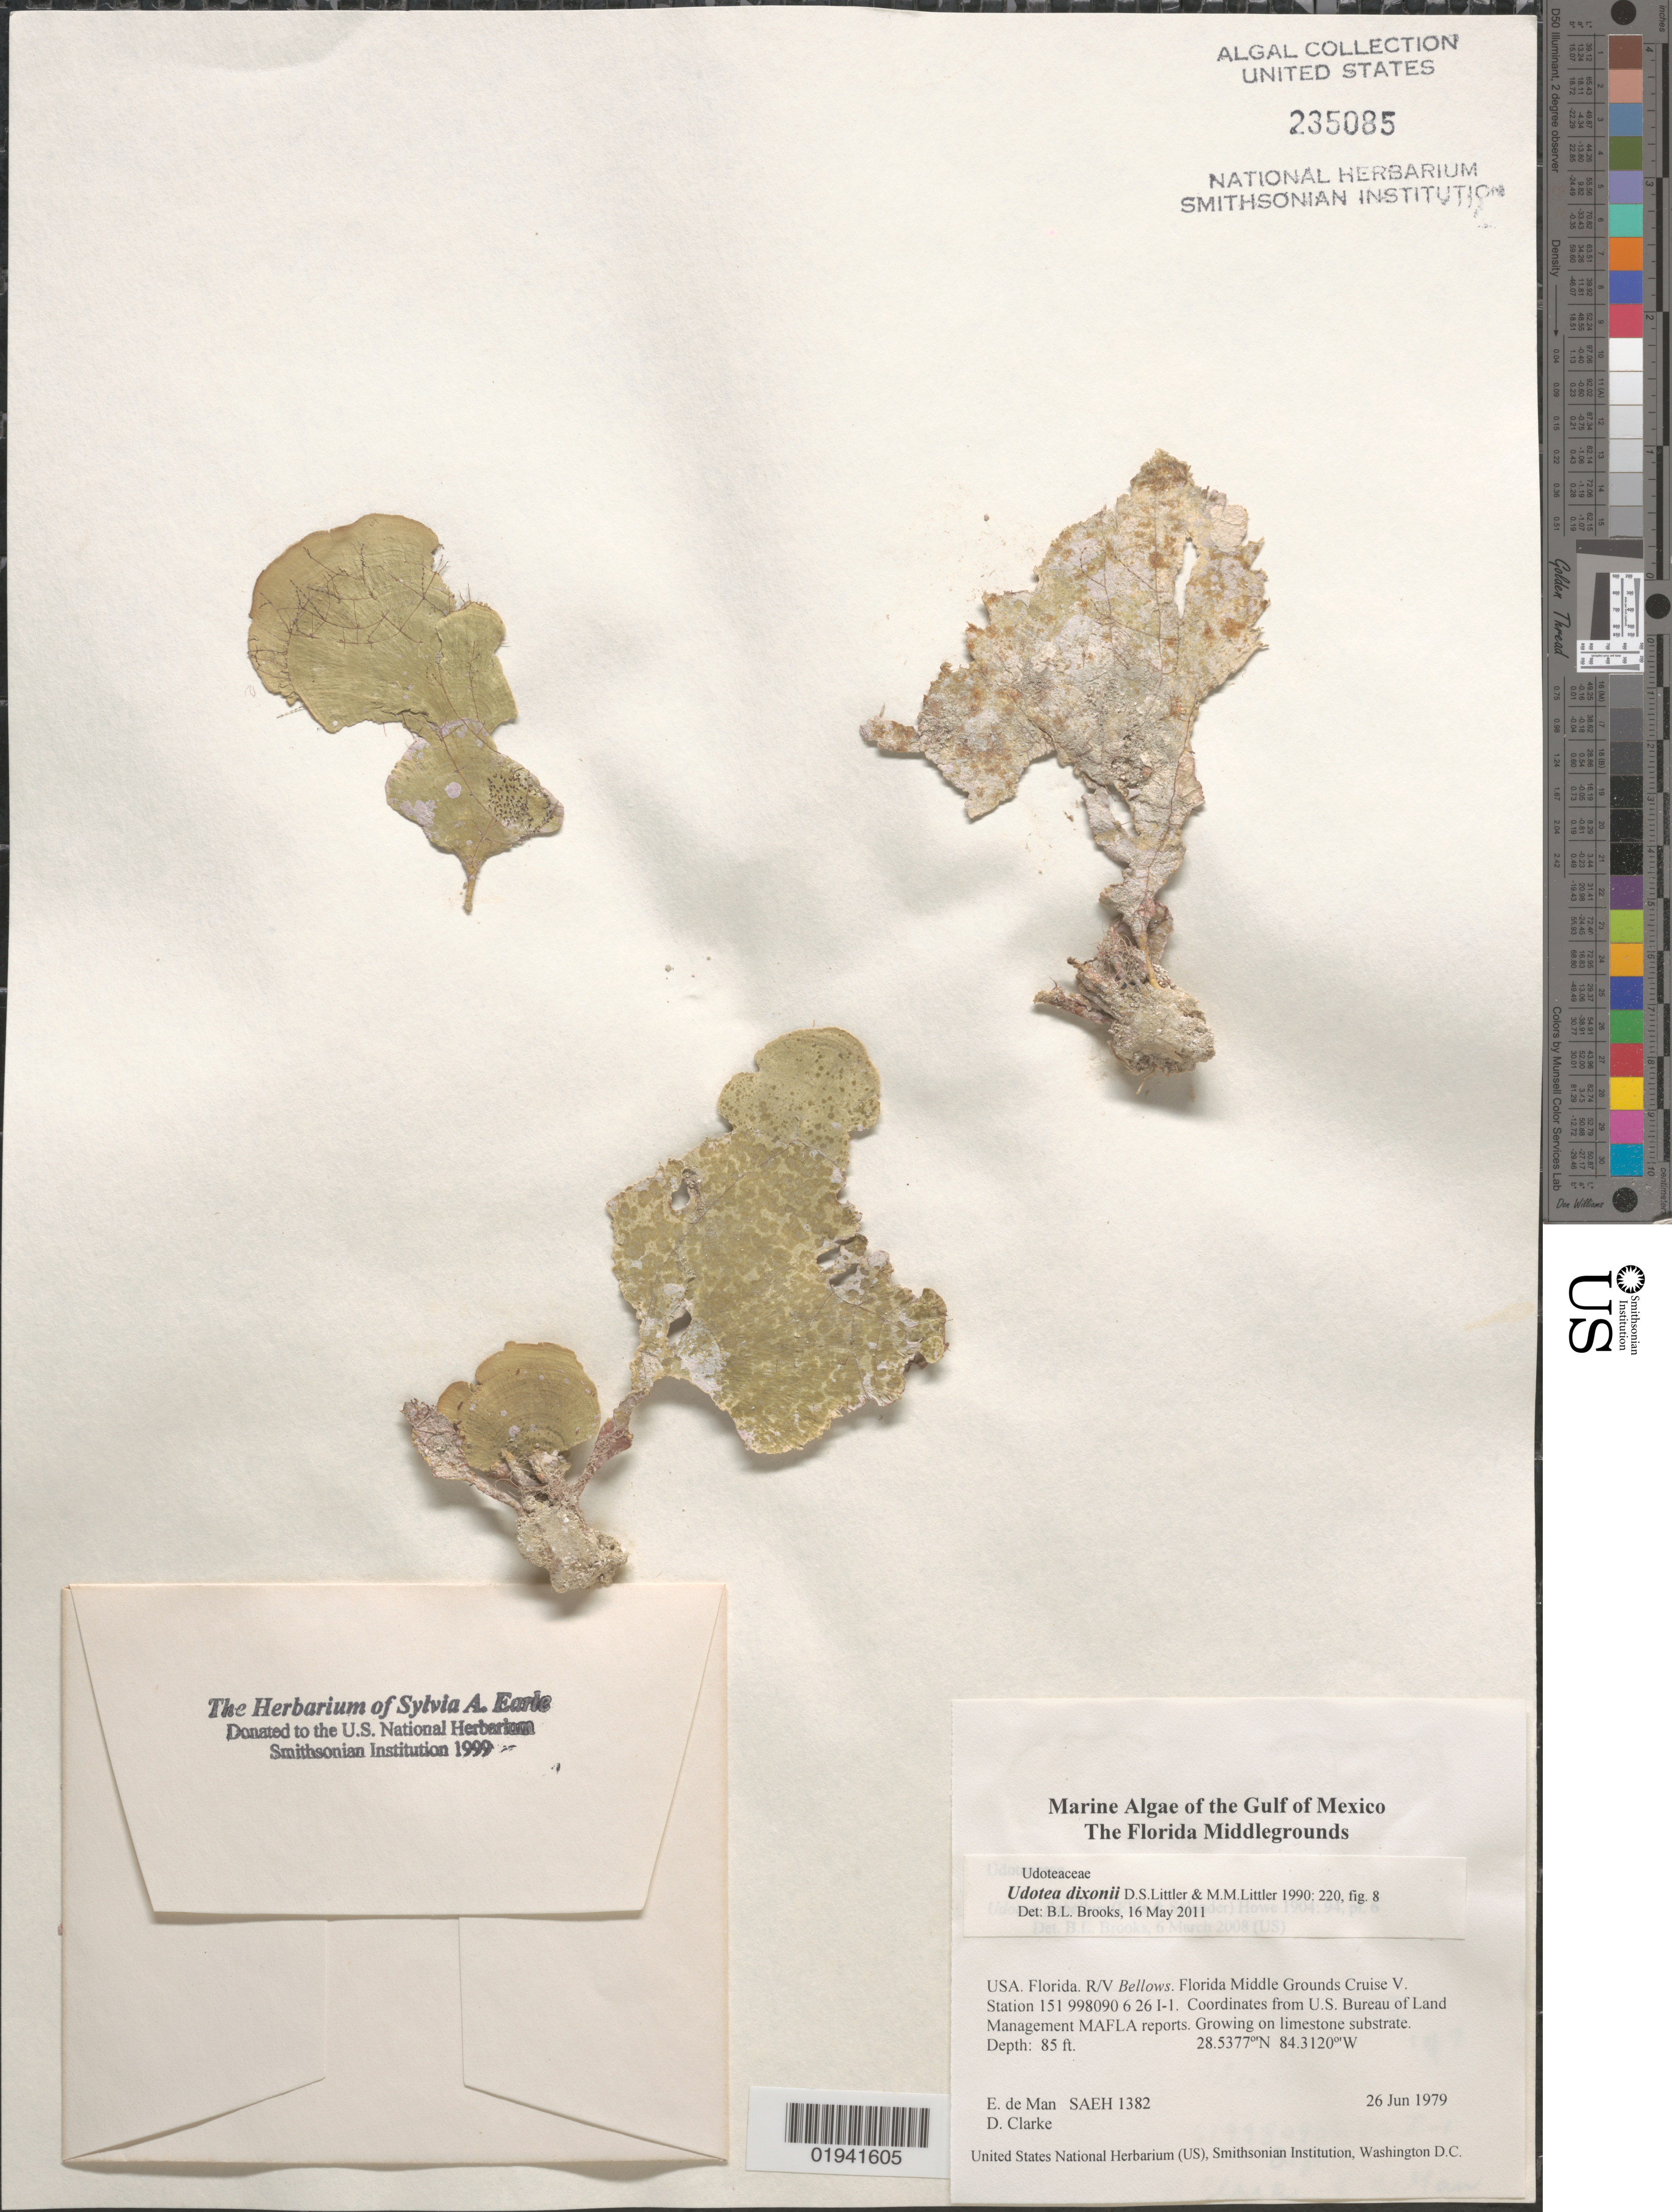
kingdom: Plantae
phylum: Chlorophyta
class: Ulvophyceae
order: Bryopsidales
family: Udoteaceae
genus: Udotea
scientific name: Udotea dixonii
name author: D.S. Littler & Littler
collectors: E. de Man & D. Clarke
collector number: SAEH1382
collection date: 1979-06-26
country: United States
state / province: Florida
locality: The Gulf of Mexico. The Florida Middlegrounds. R/V Bellows. Florida Middle Grounds Cruise V. Station 151 998090 6 26 I-1.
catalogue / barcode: US 235085